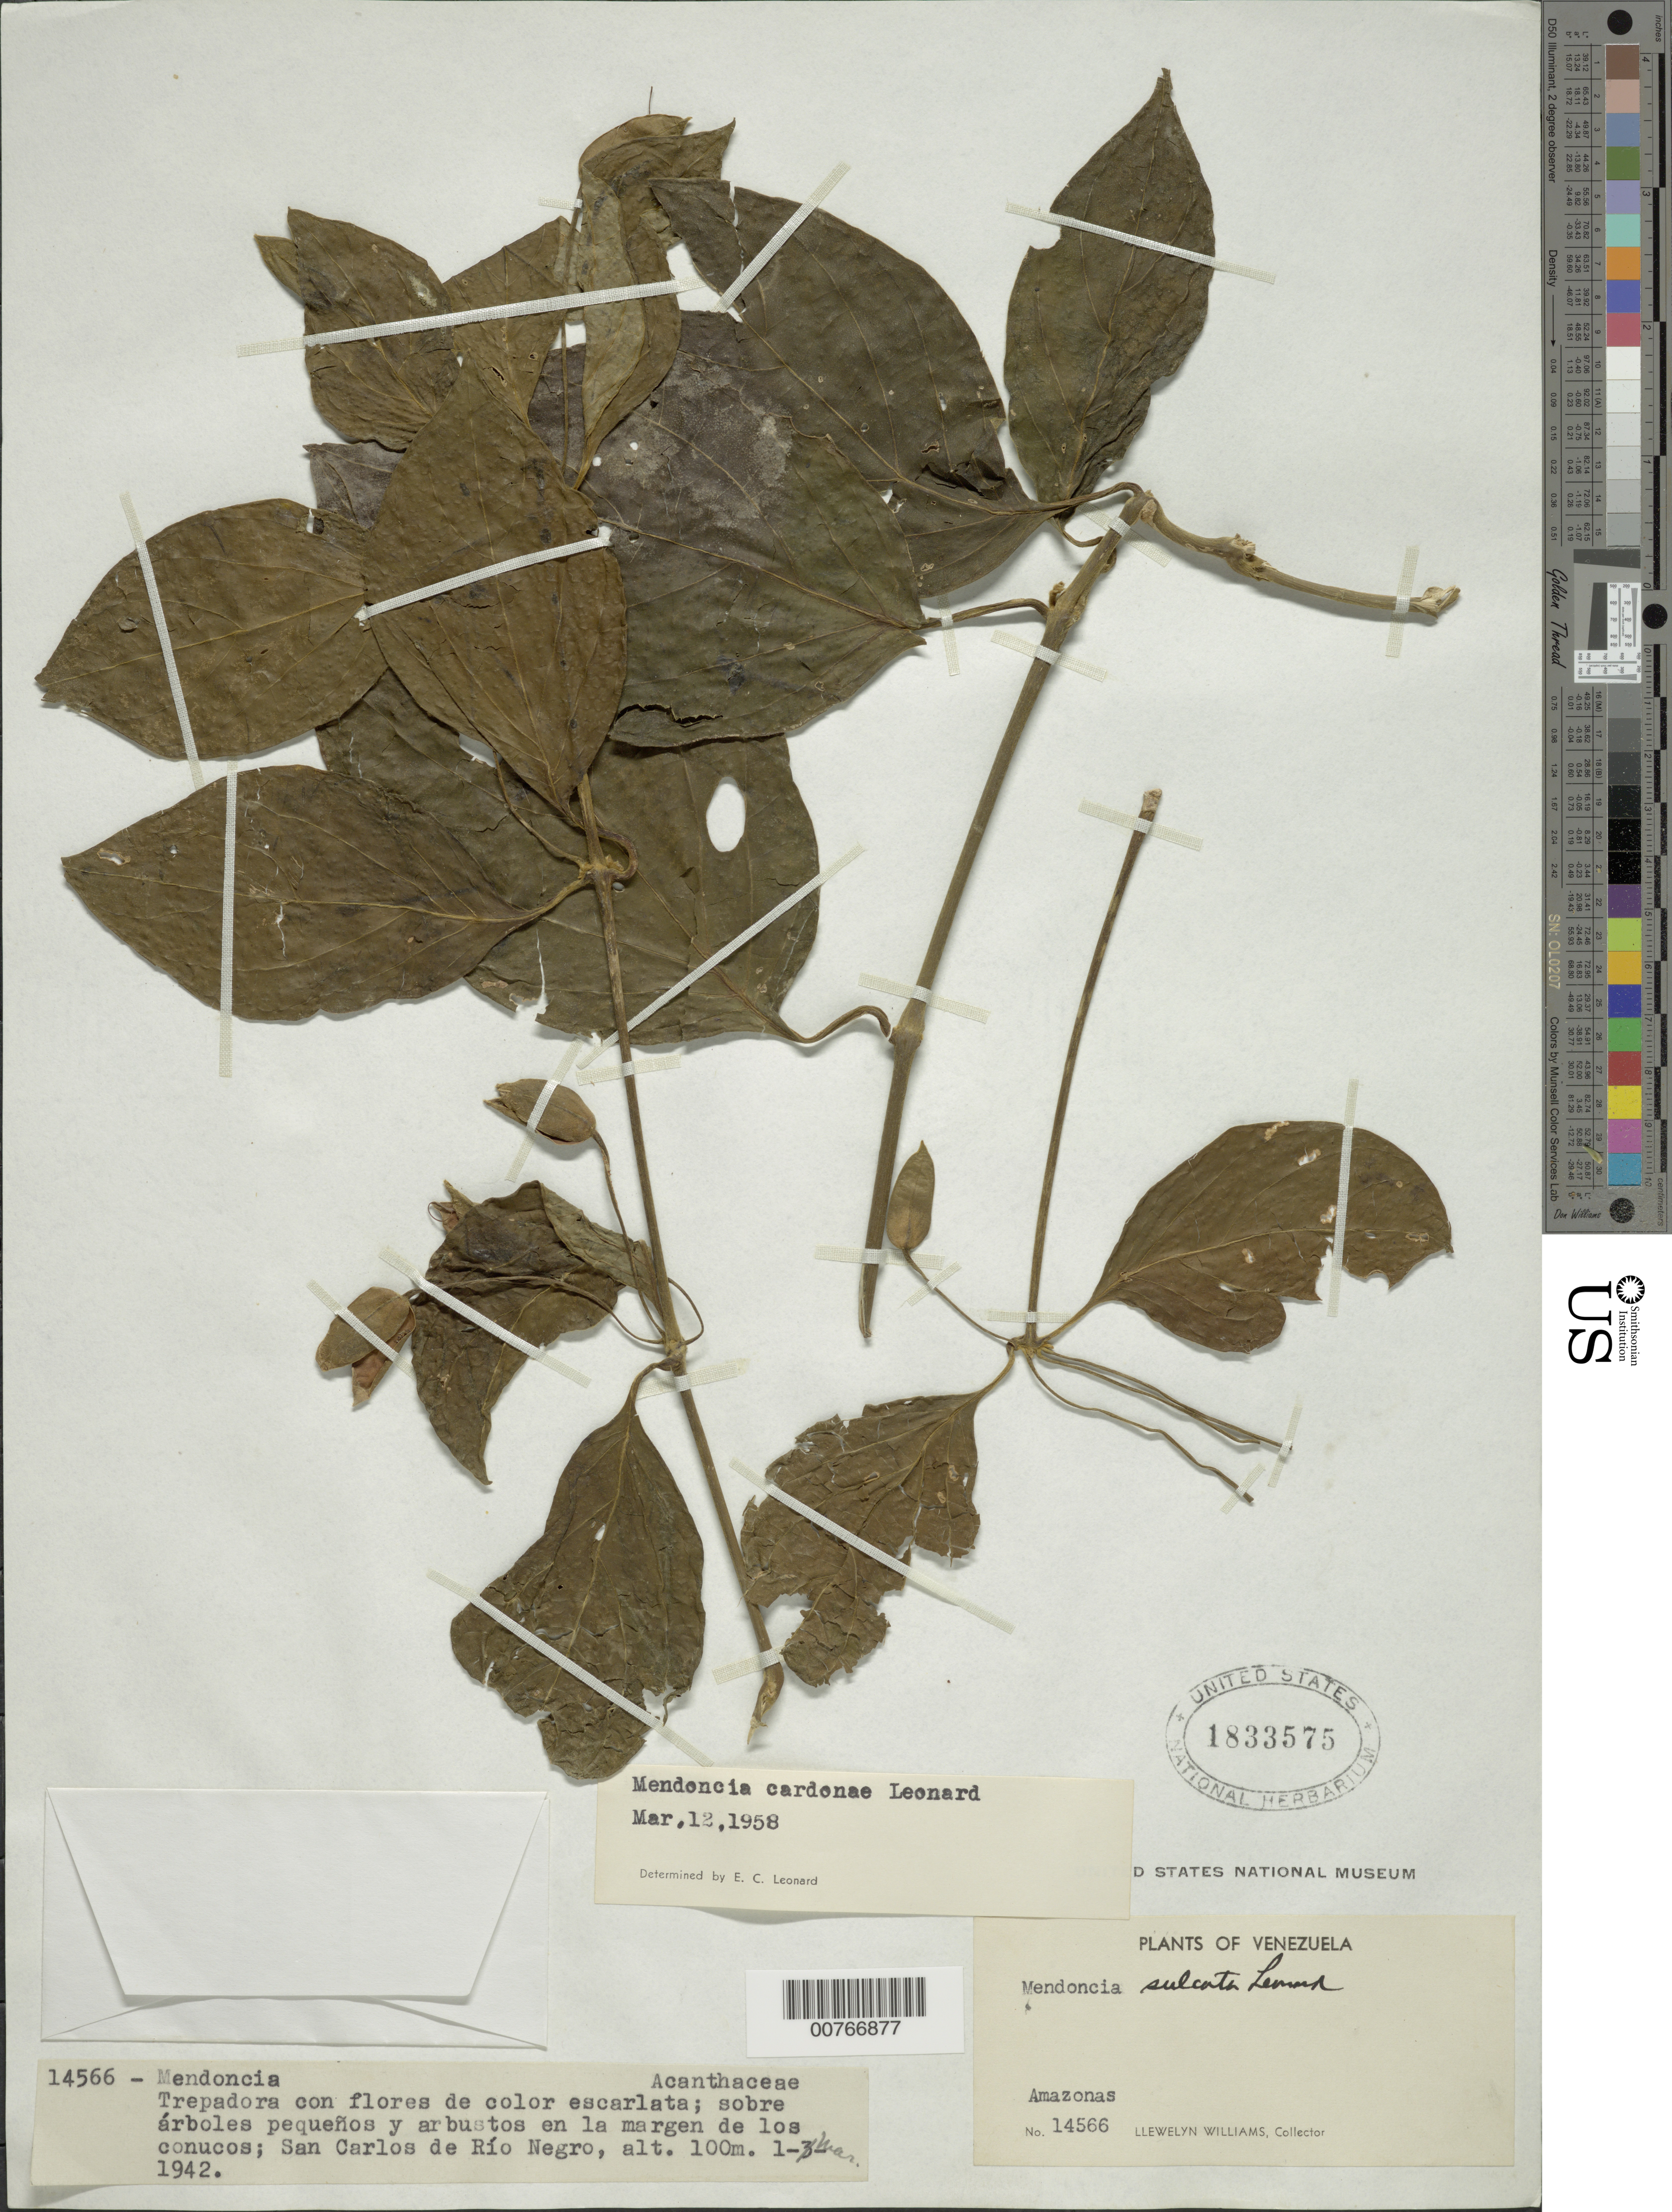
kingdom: Plantae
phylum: Tracheophyta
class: Magnoliopsida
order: Lamiales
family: Acanthaceae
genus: Mendoncia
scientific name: Mendoncia sprucei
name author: Lindau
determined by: Wasshausen, Dieter C., (BOT), Smithsonian Institution - National Museum of Natural History (UNITED STATES)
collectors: Ll. Williams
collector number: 14566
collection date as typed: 1-Mar-42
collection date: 1942-03-01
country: Venezuela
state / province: Amazonas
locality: San Carlos de Río Negro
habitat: Sobre árboles pequeños y arbustos en la margen de los conucos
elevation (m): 100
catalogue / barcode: US 1833575